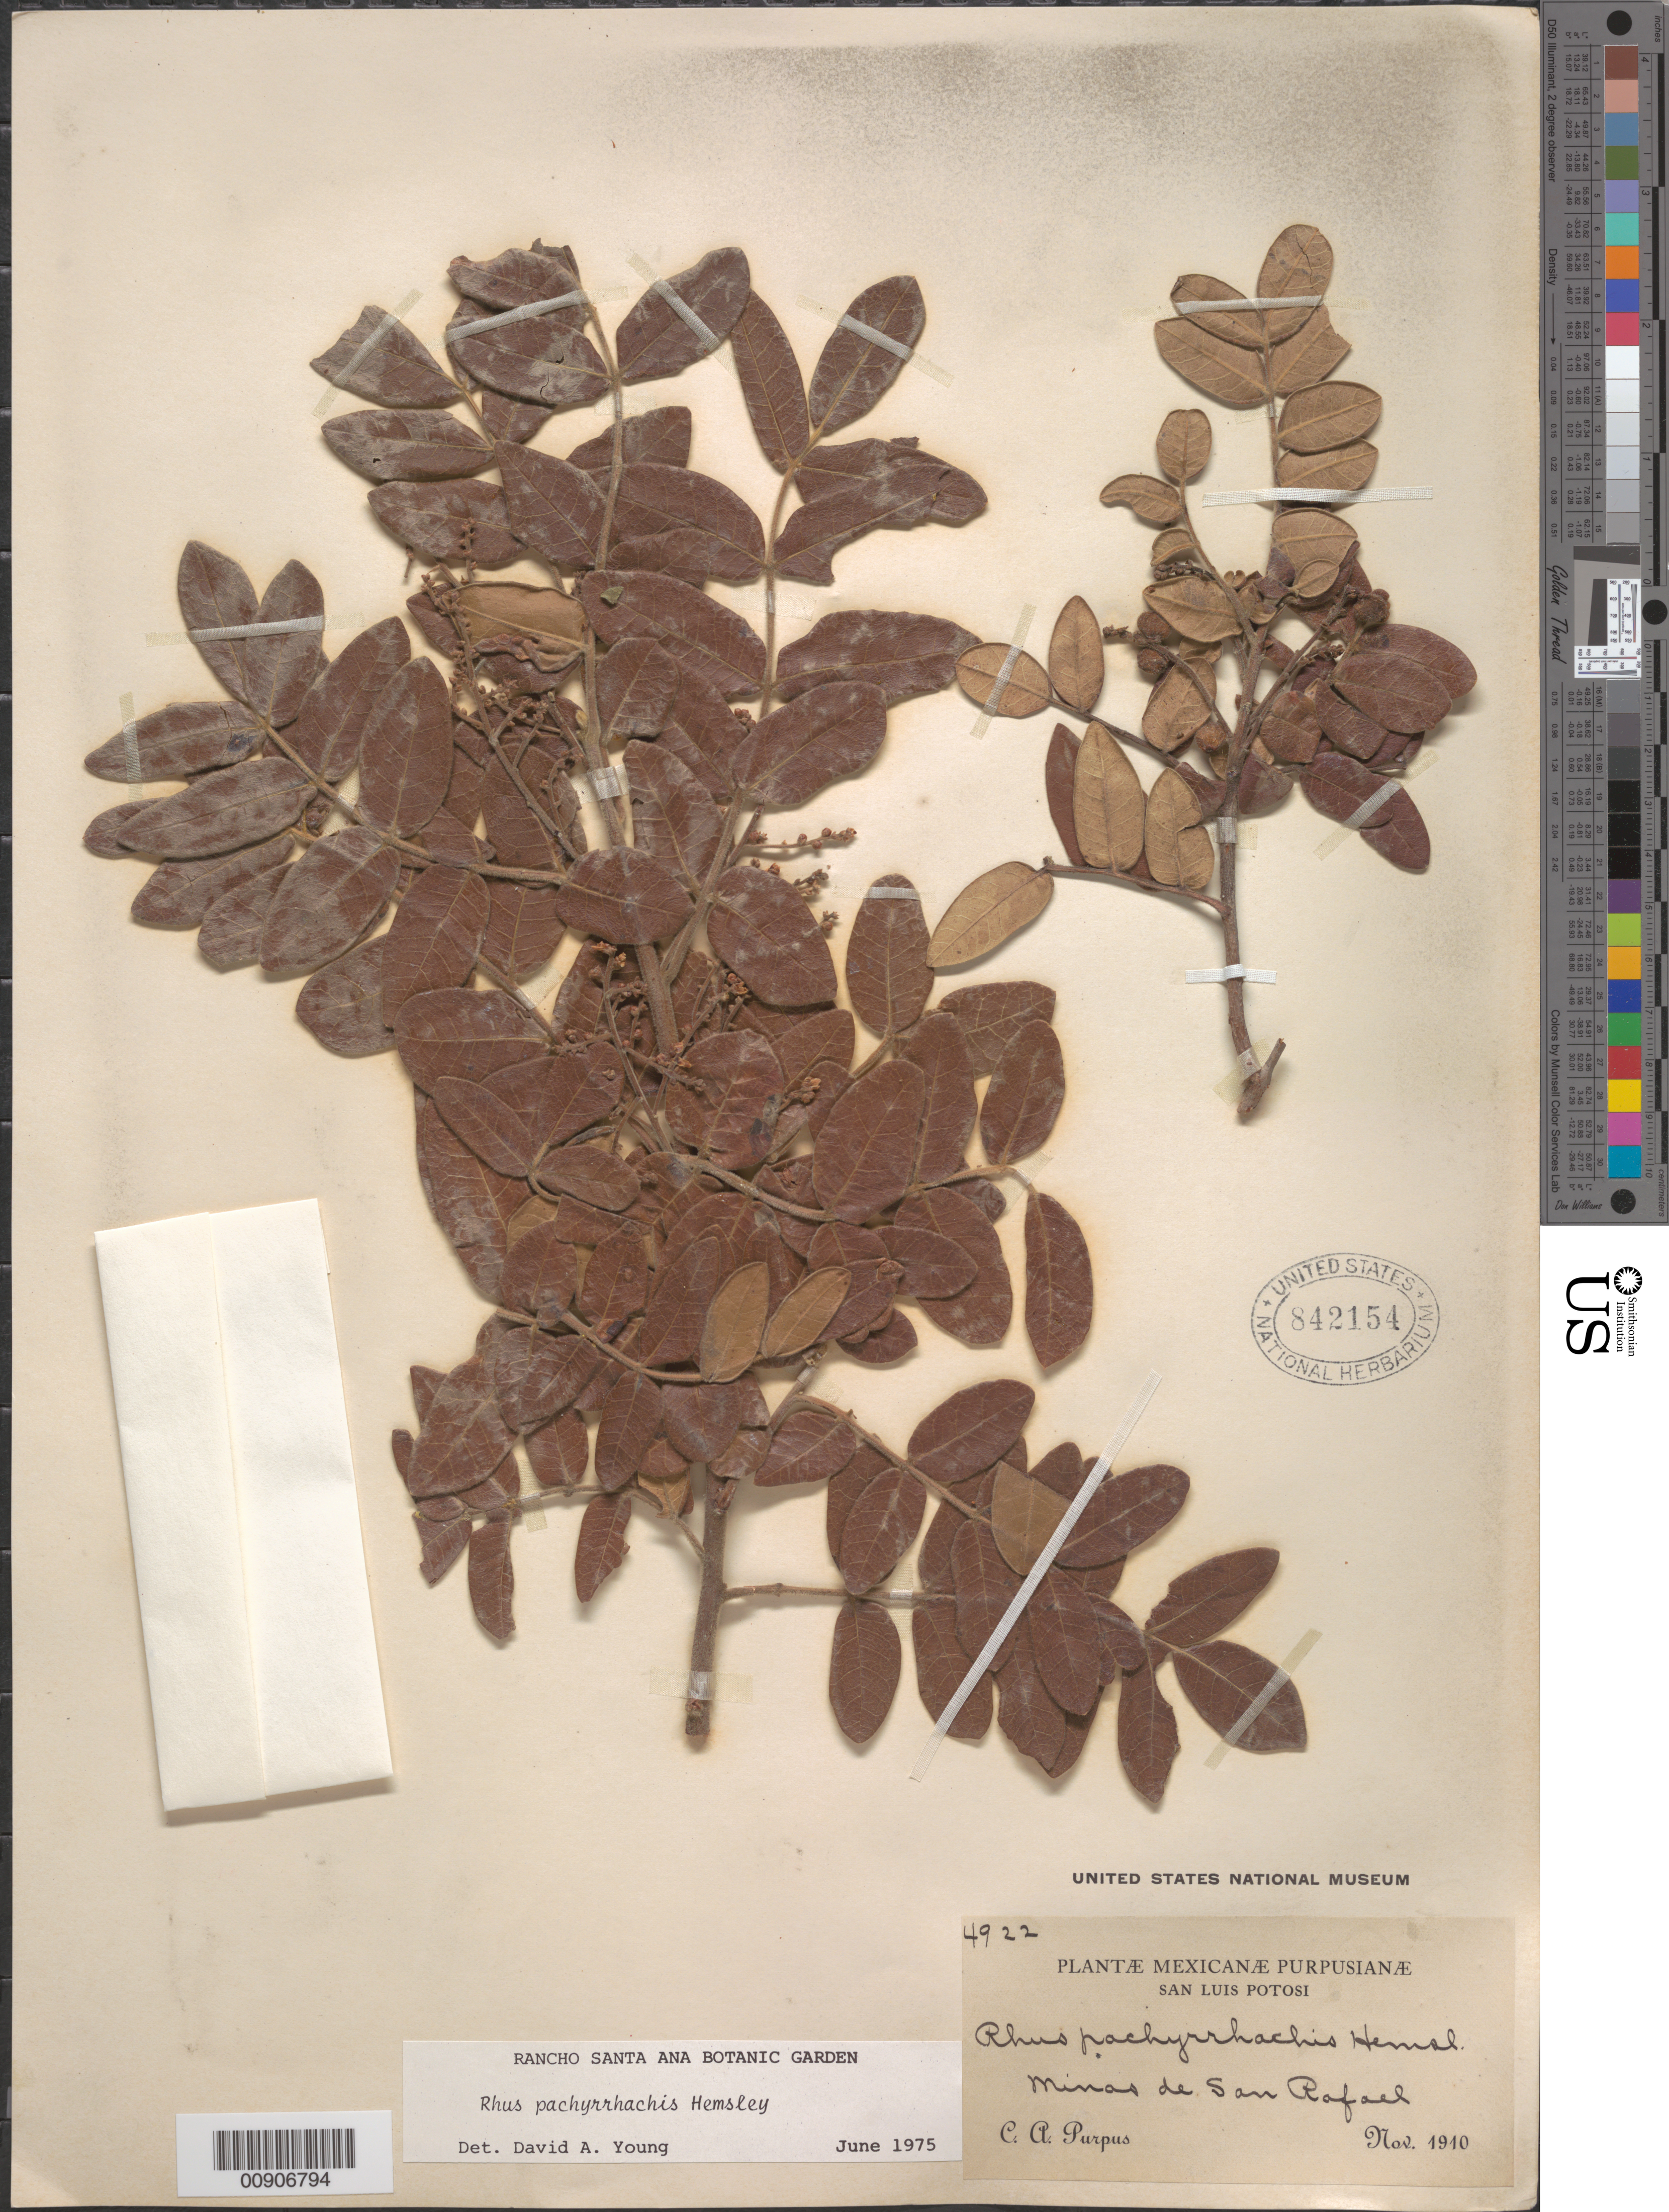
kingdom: Plantae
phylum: Tracheophyta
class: Magnoliopsida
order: Sapindales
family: Anacardiaceae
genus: Rhus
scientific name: Rhus pachyrrhachis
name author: Hemsl.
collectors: C. A. Purpus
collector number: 4922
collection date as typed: Nov 1910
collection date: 1910-11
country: Mexico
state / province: San Luis Potosí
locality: San Luis Potosí: Minas de San Rafael.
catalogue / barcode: US 842154